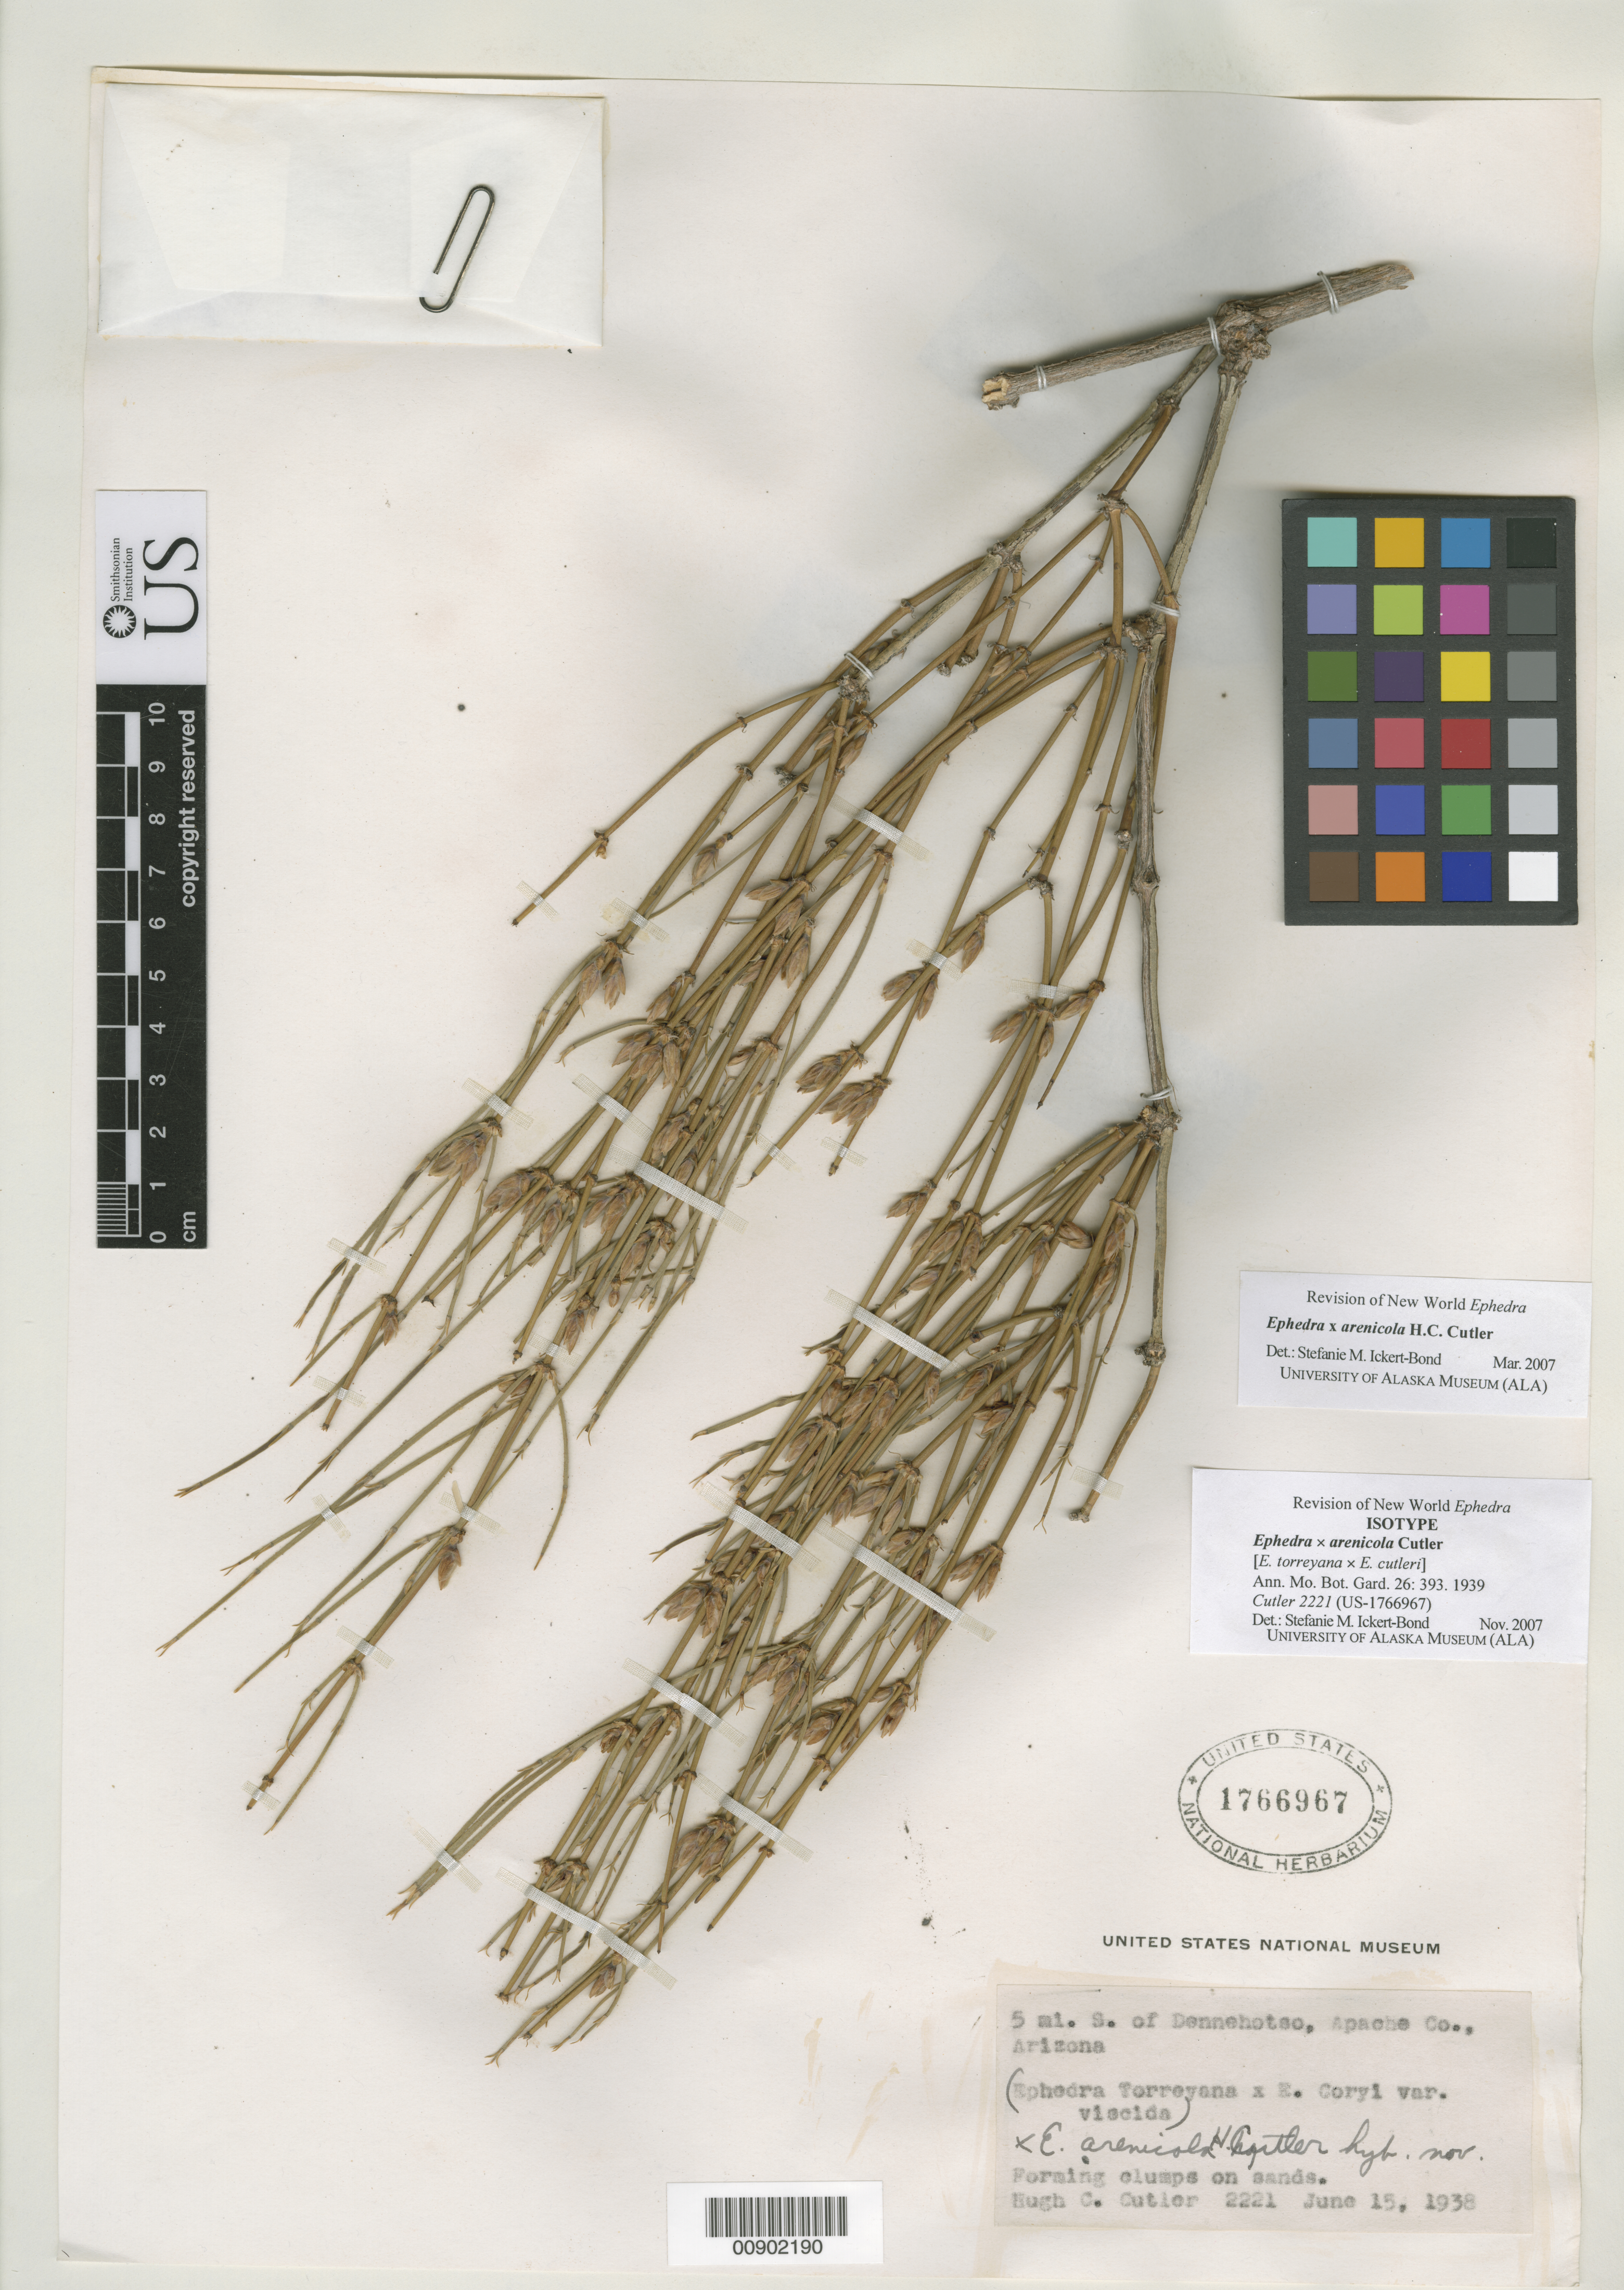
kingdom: Plantae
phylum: Tracheophyta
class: Gnetopsida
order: Ephedrales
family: Ephedraceae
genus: Ephedra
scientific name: Ephedra x arenicola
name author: H.C. Cutler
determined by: Ickert-Bond, Stefanie M., (ALA), University of Alaska Museum of the North (UNITED STATES)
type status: Isotype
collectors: H. C. Cutler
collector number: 2221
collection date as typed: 15 Jun 1938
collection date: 1938-06-15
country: United States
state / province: Arizona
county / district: Apache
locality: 5 mi. S. of Dennehotso, Apache Col, Arizona.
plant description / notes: Published as "×Ephedra arenicola Cutler, n. hyb." with putative parentage given as "Epheda Torreyana × Coryi var. viscida Cutler". Parentage as annotated (2007) by S. Ickert-Bond = E. torreyana x E. cutleri.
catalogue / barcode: US 1766967